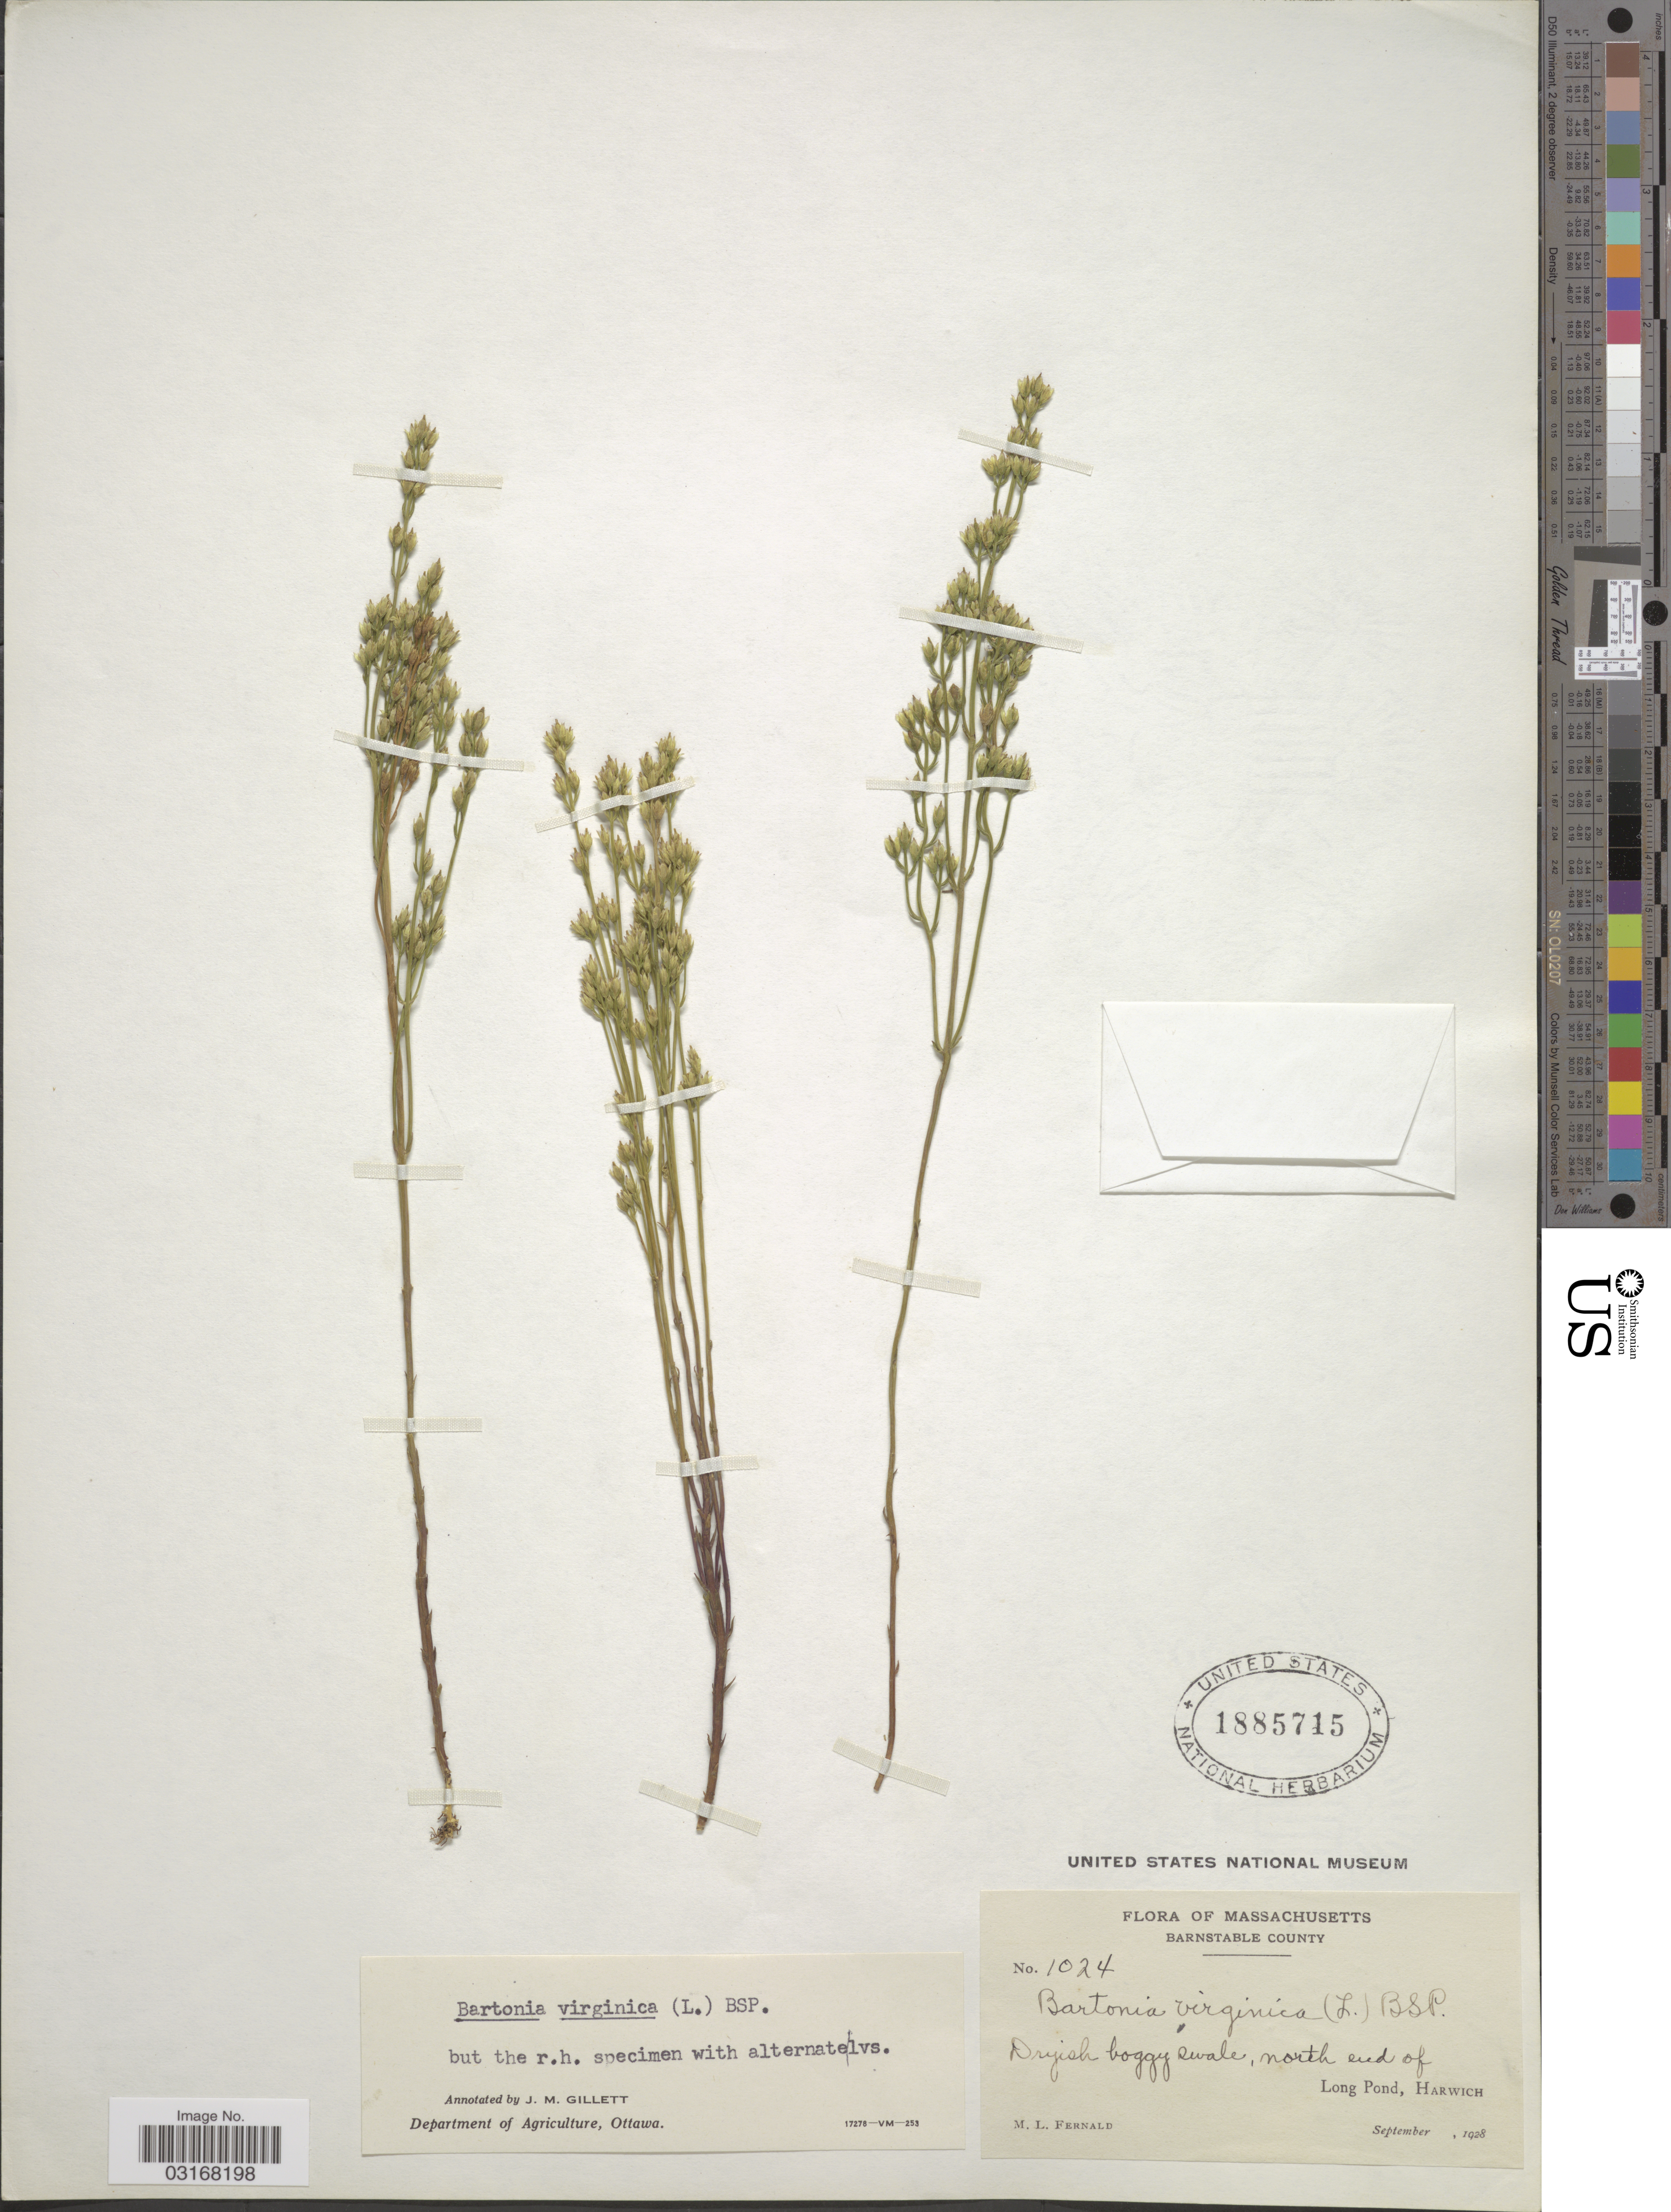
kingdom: Plantae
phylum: Tracheophyta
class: Magnoliopsida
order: Gentianales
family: Gentianaceae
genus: Bartonia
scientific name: Bartonia virginica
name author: (L.) Britton, Stearns & Poggenb.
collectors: M. L. Fernald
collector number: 1024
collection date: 1928-09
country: United States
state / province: Massachusetts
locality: Barnstable County. North end of Long Pond, Harwich.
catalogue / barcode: US 1885715